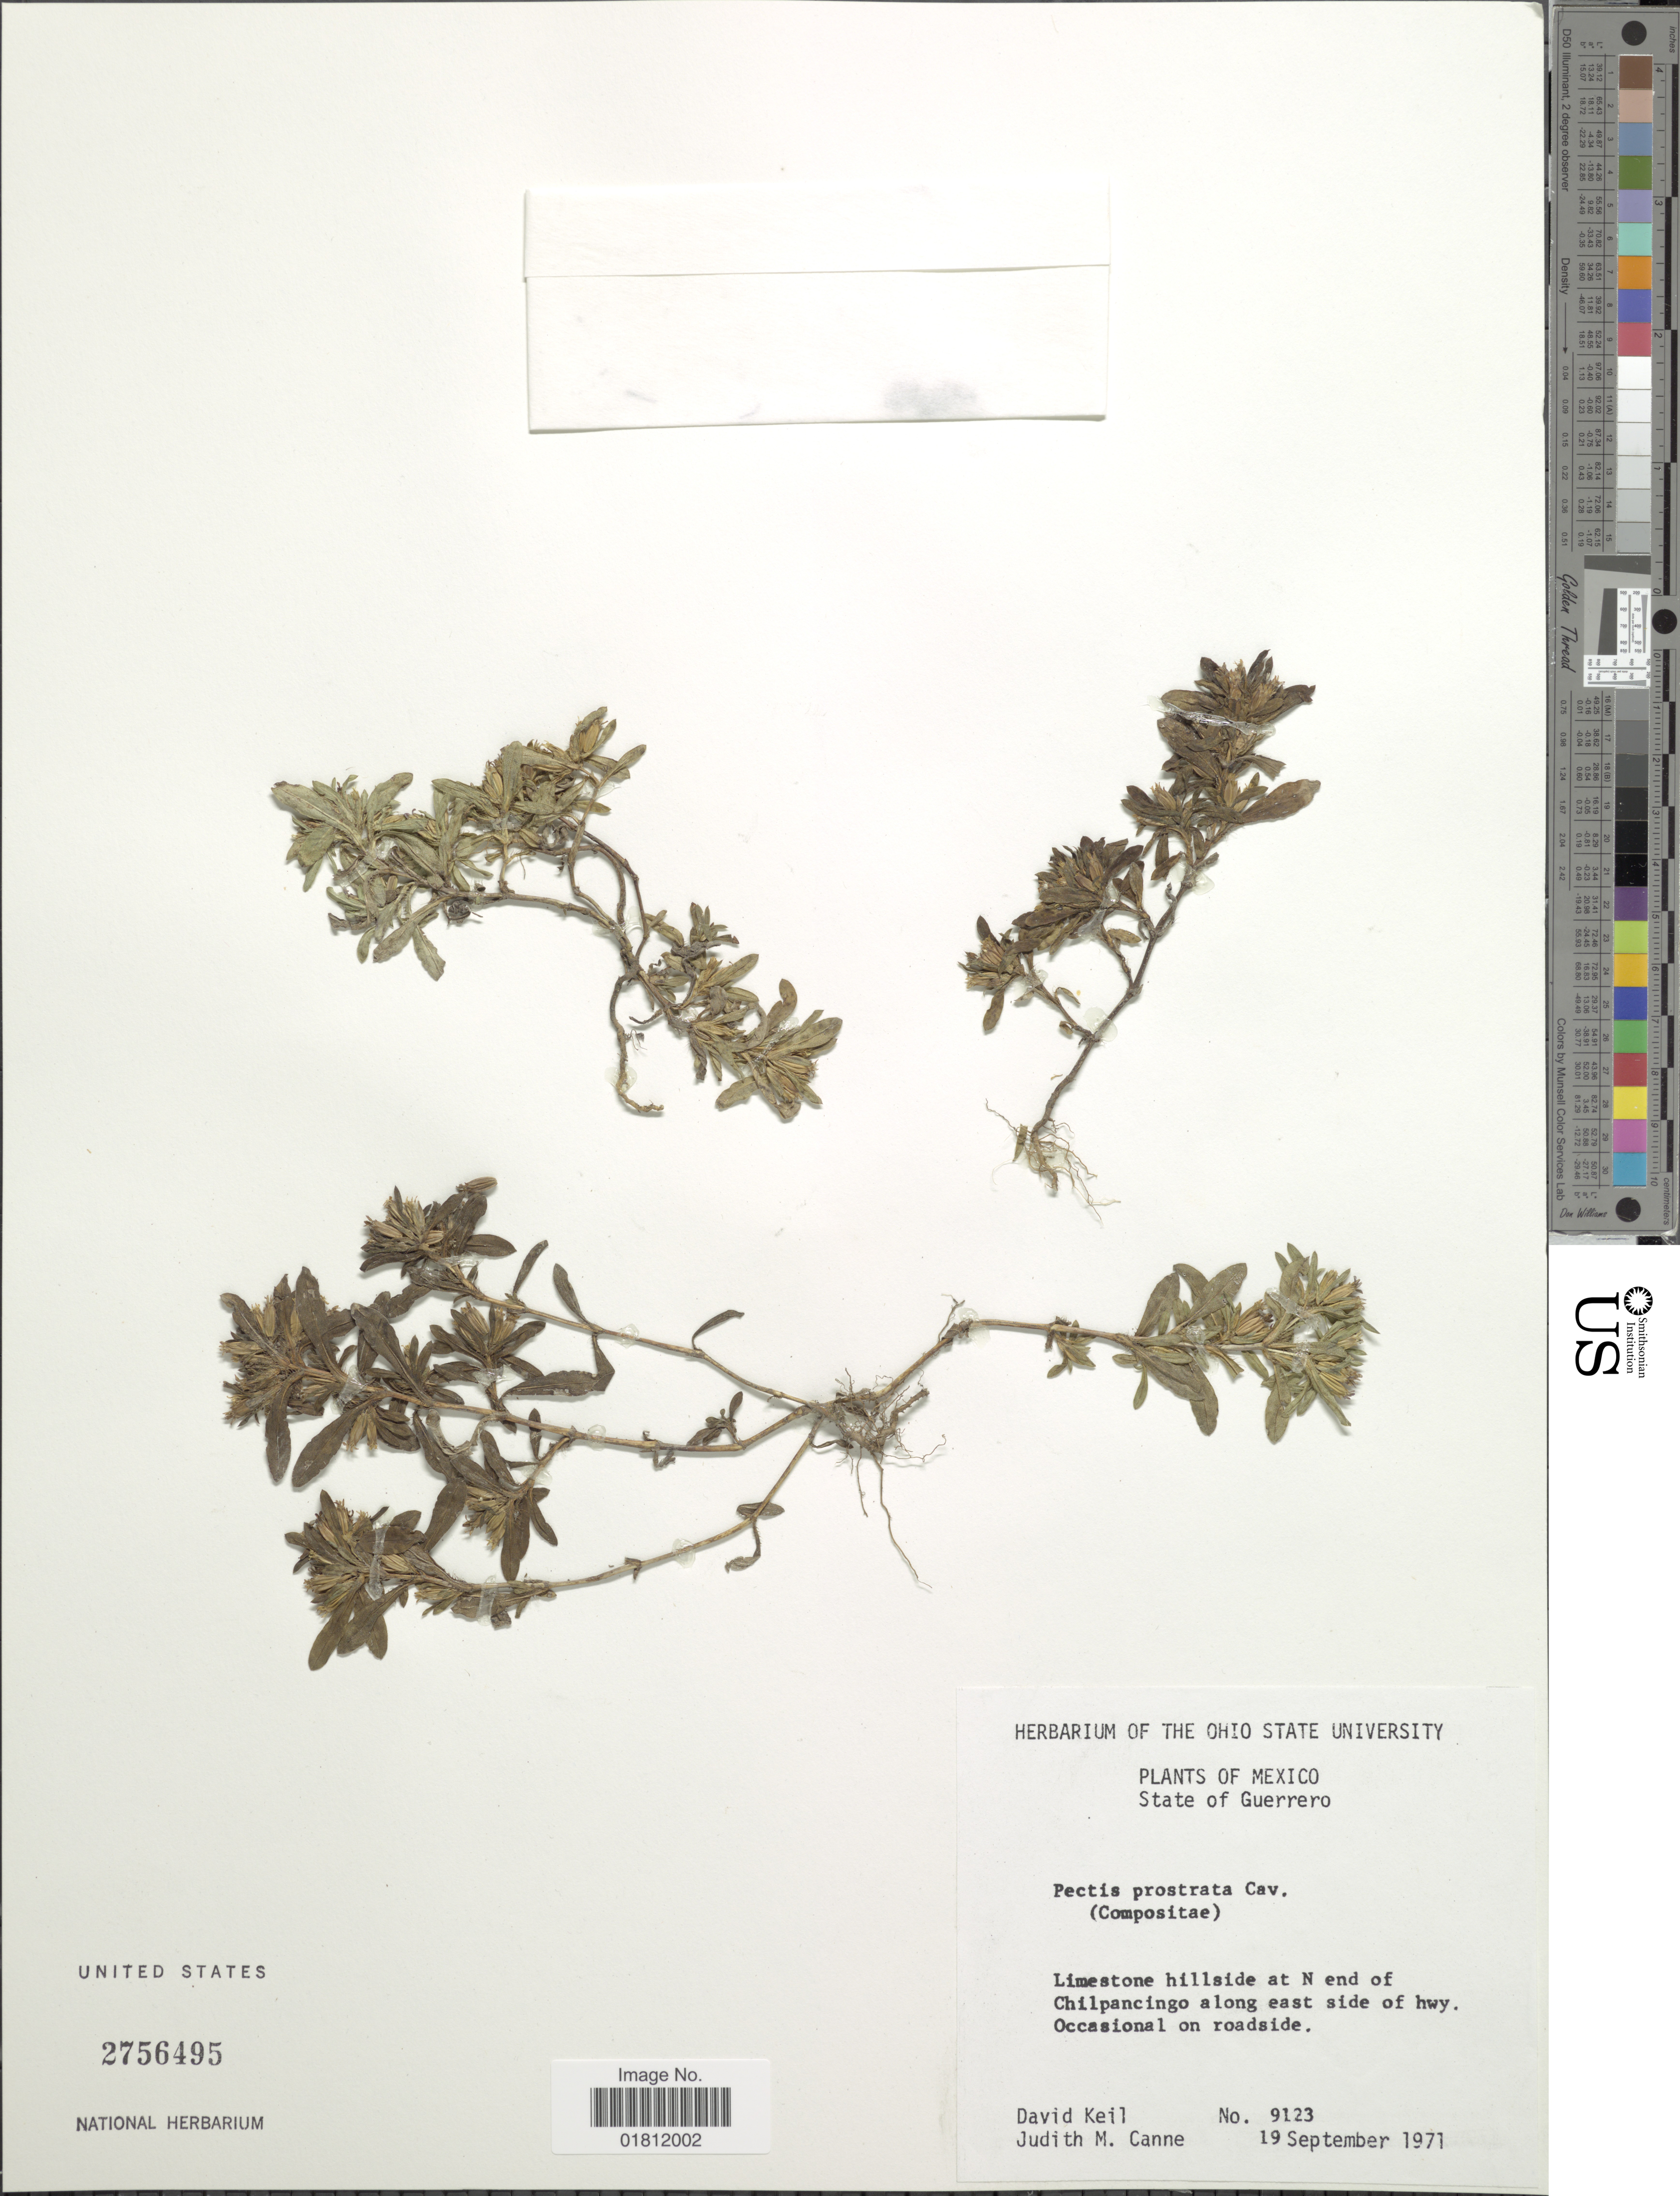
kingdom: Plantae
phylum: Tracheophyta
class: Magnoliopsida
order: Asterales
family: Asteraceae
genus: Pectis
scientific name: Pectis prostrata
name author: Cav.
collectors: D. J. Keil & J. M. Canne-Hilliker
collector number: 9123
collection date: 1971-09-19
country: Mexico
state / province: Guerrero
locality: State of Guerrero. Limestone hillside at N end of Chilpanchingo along east side of hwy.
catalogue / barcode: US 2756495